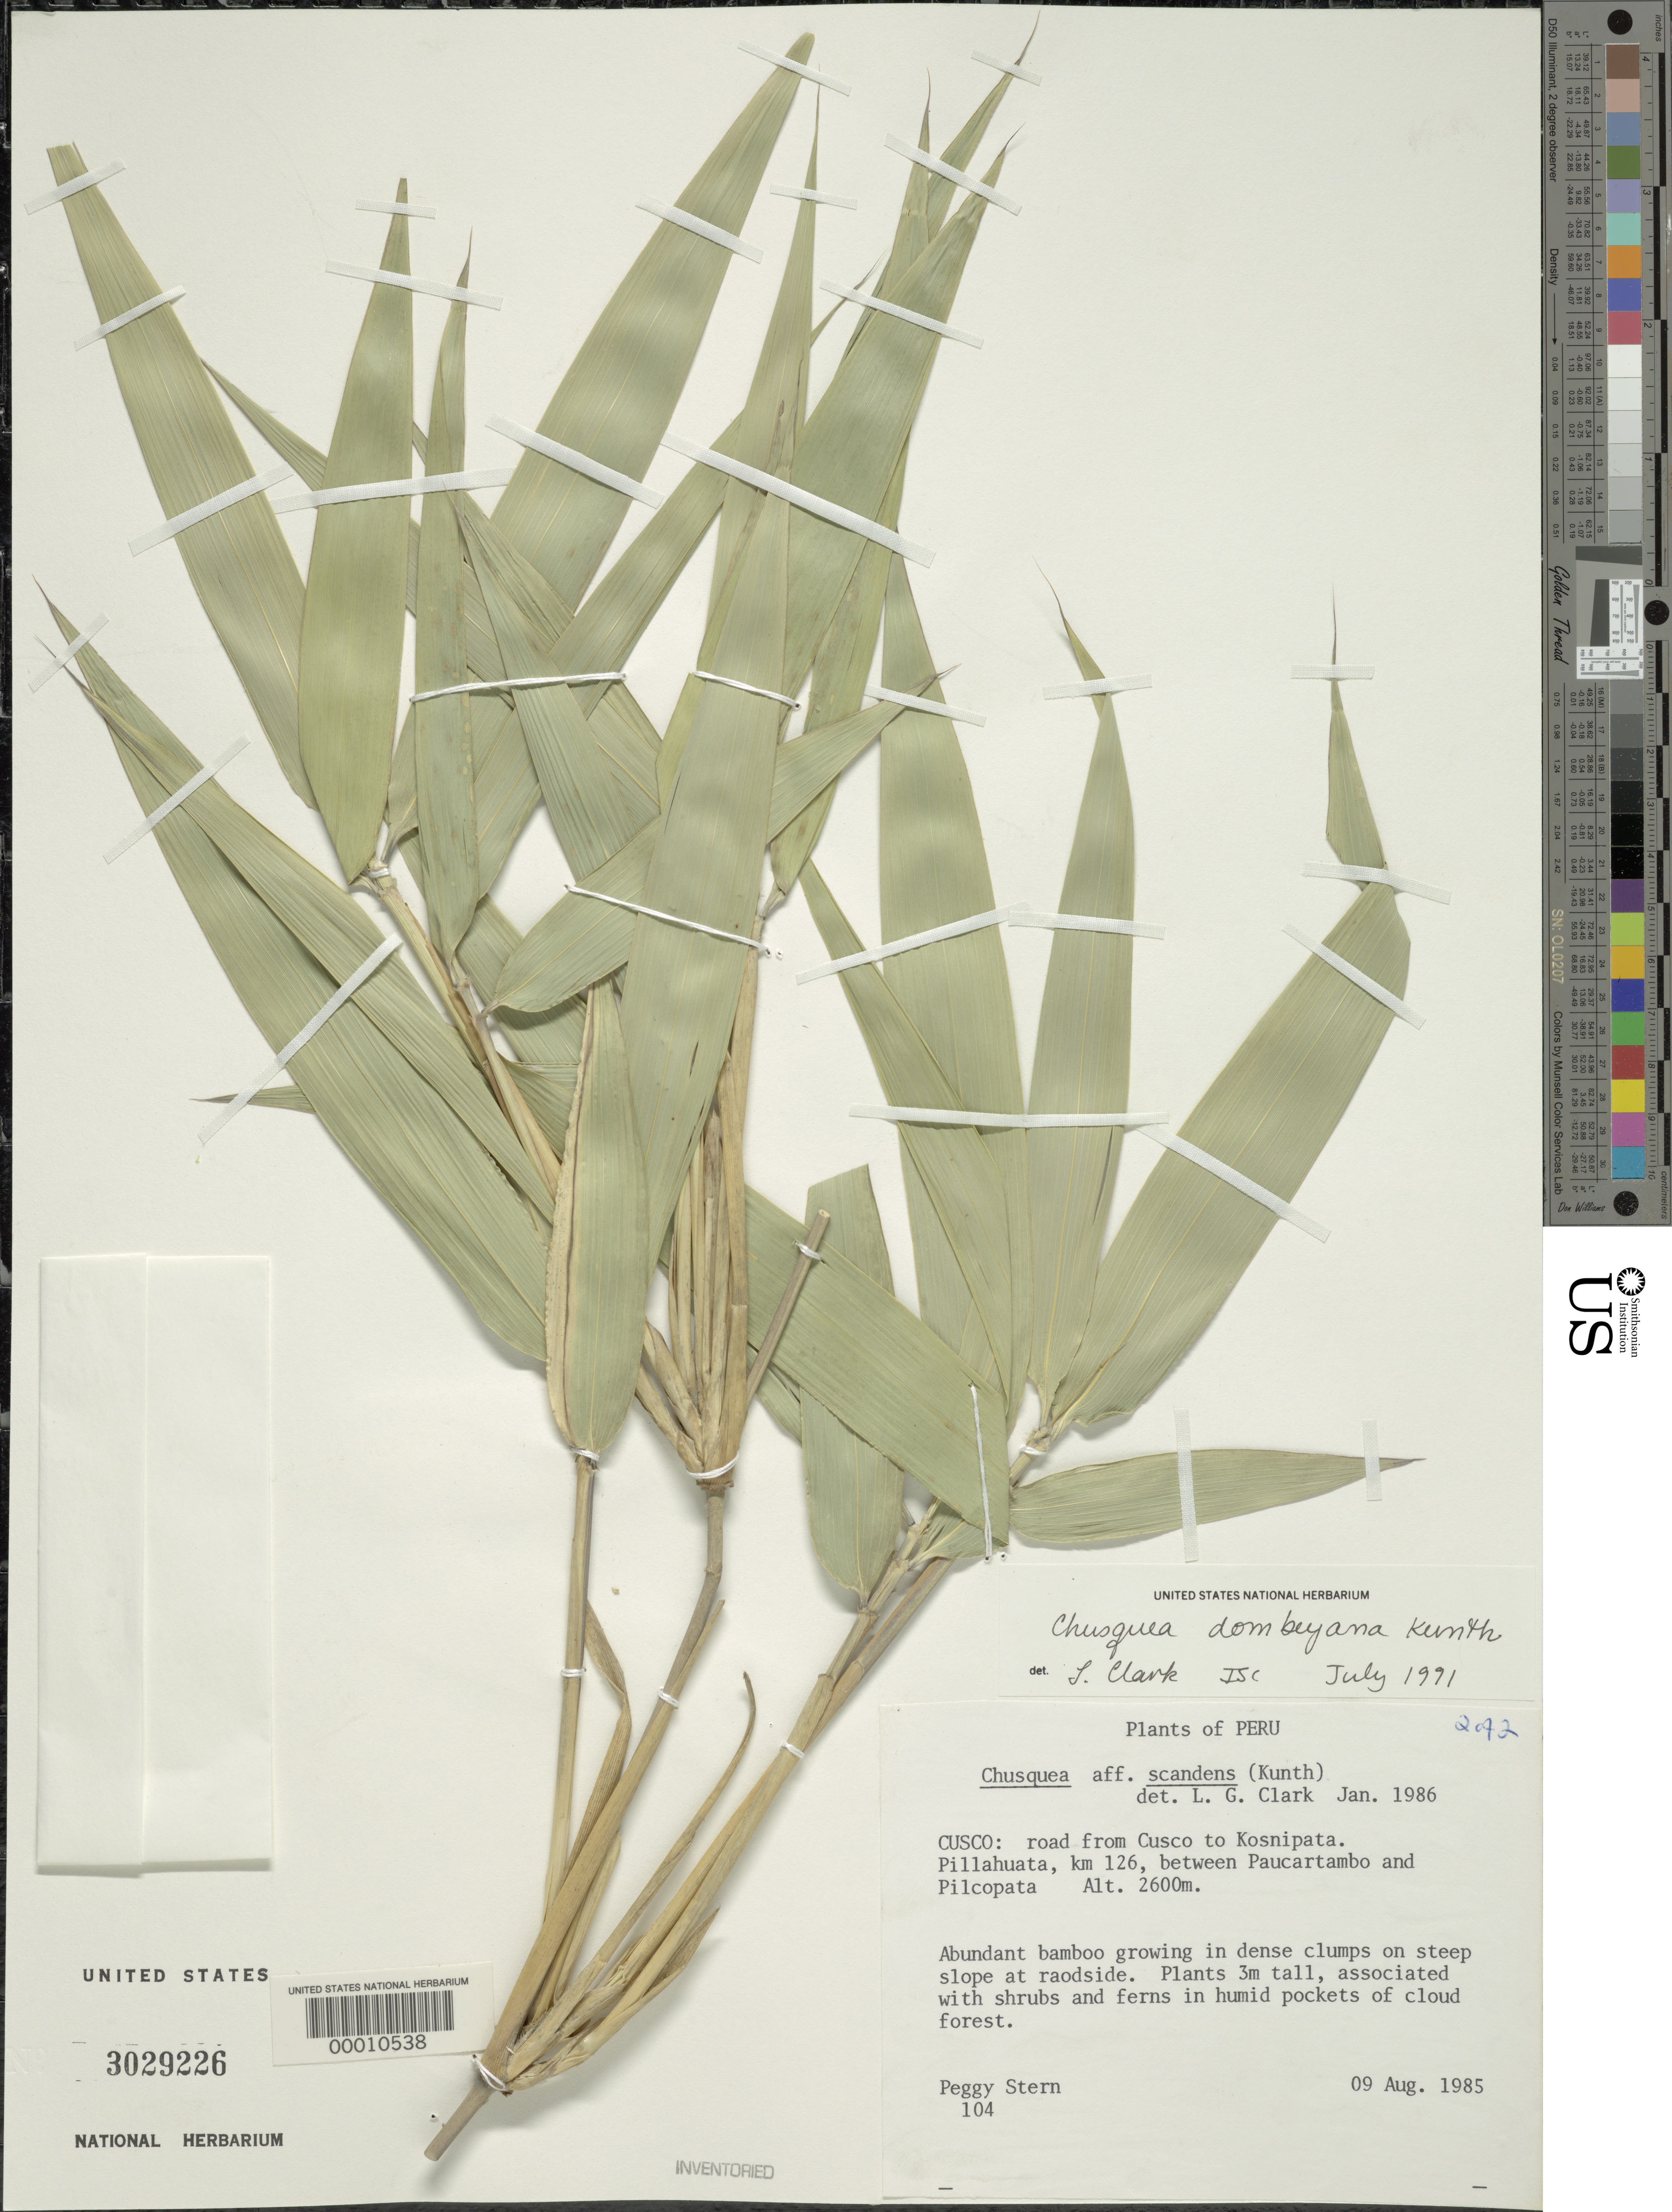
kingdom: Plantae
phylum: Tracheophyta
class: Liliopsida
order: Poales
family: Poaceae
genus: Chusquea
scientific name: Chusquea dombeyana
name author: Kunth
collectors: P. Stern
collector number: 104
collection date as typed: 09 Aug 1985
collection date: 1985-08-09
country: Peru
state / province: Cusco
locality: Road from Cusco to Kosnipata; Pillahuata, km 126, between Paucartambo and Pilopata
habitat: On steep slope at roadside; humid pocketes of cloud forest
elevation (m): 2600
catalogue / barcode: US 3029226